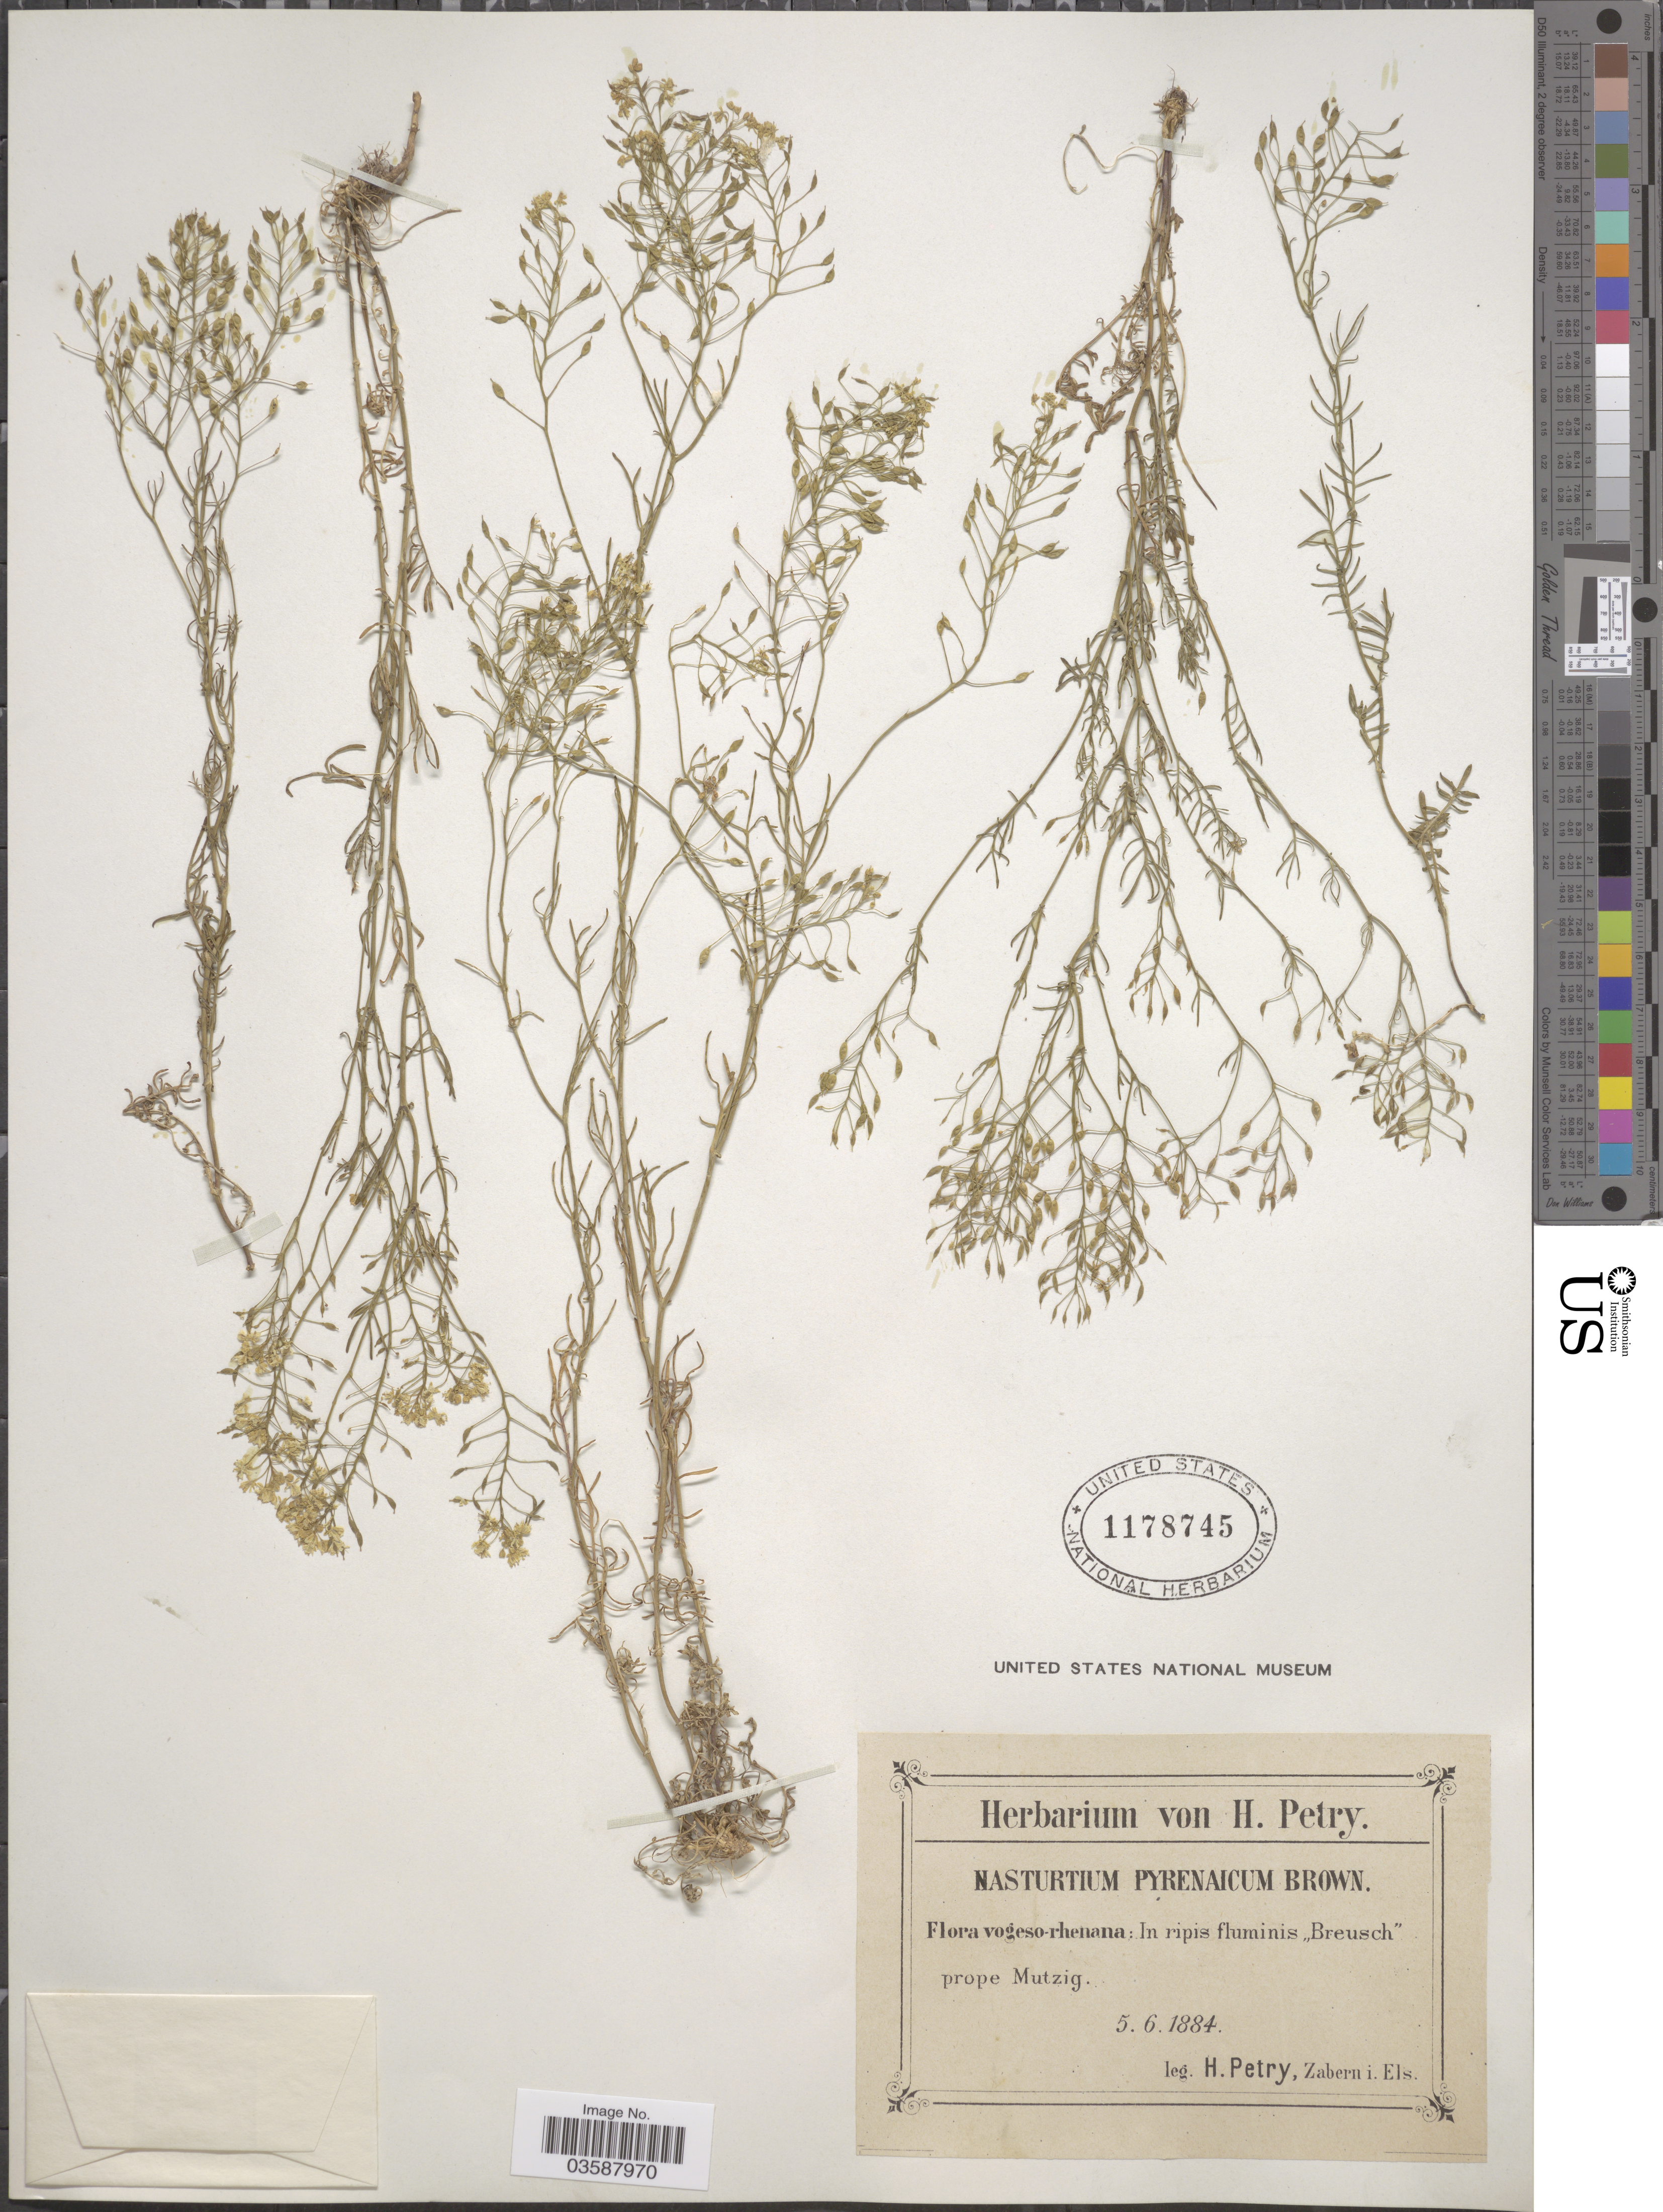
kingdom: Plantae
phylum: Tracheophyta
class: Magnoliopsida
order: Brassicales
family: Brassicaceae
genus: Rorippa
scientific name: Rorippa pyrenaica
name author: (All.) Rchb.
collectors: H. Petry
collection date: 1884-06-05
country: France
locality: Vogeso-rhenana: In ripis fluminis "Breusch" prope Mutzig.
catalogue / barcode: US 1178745